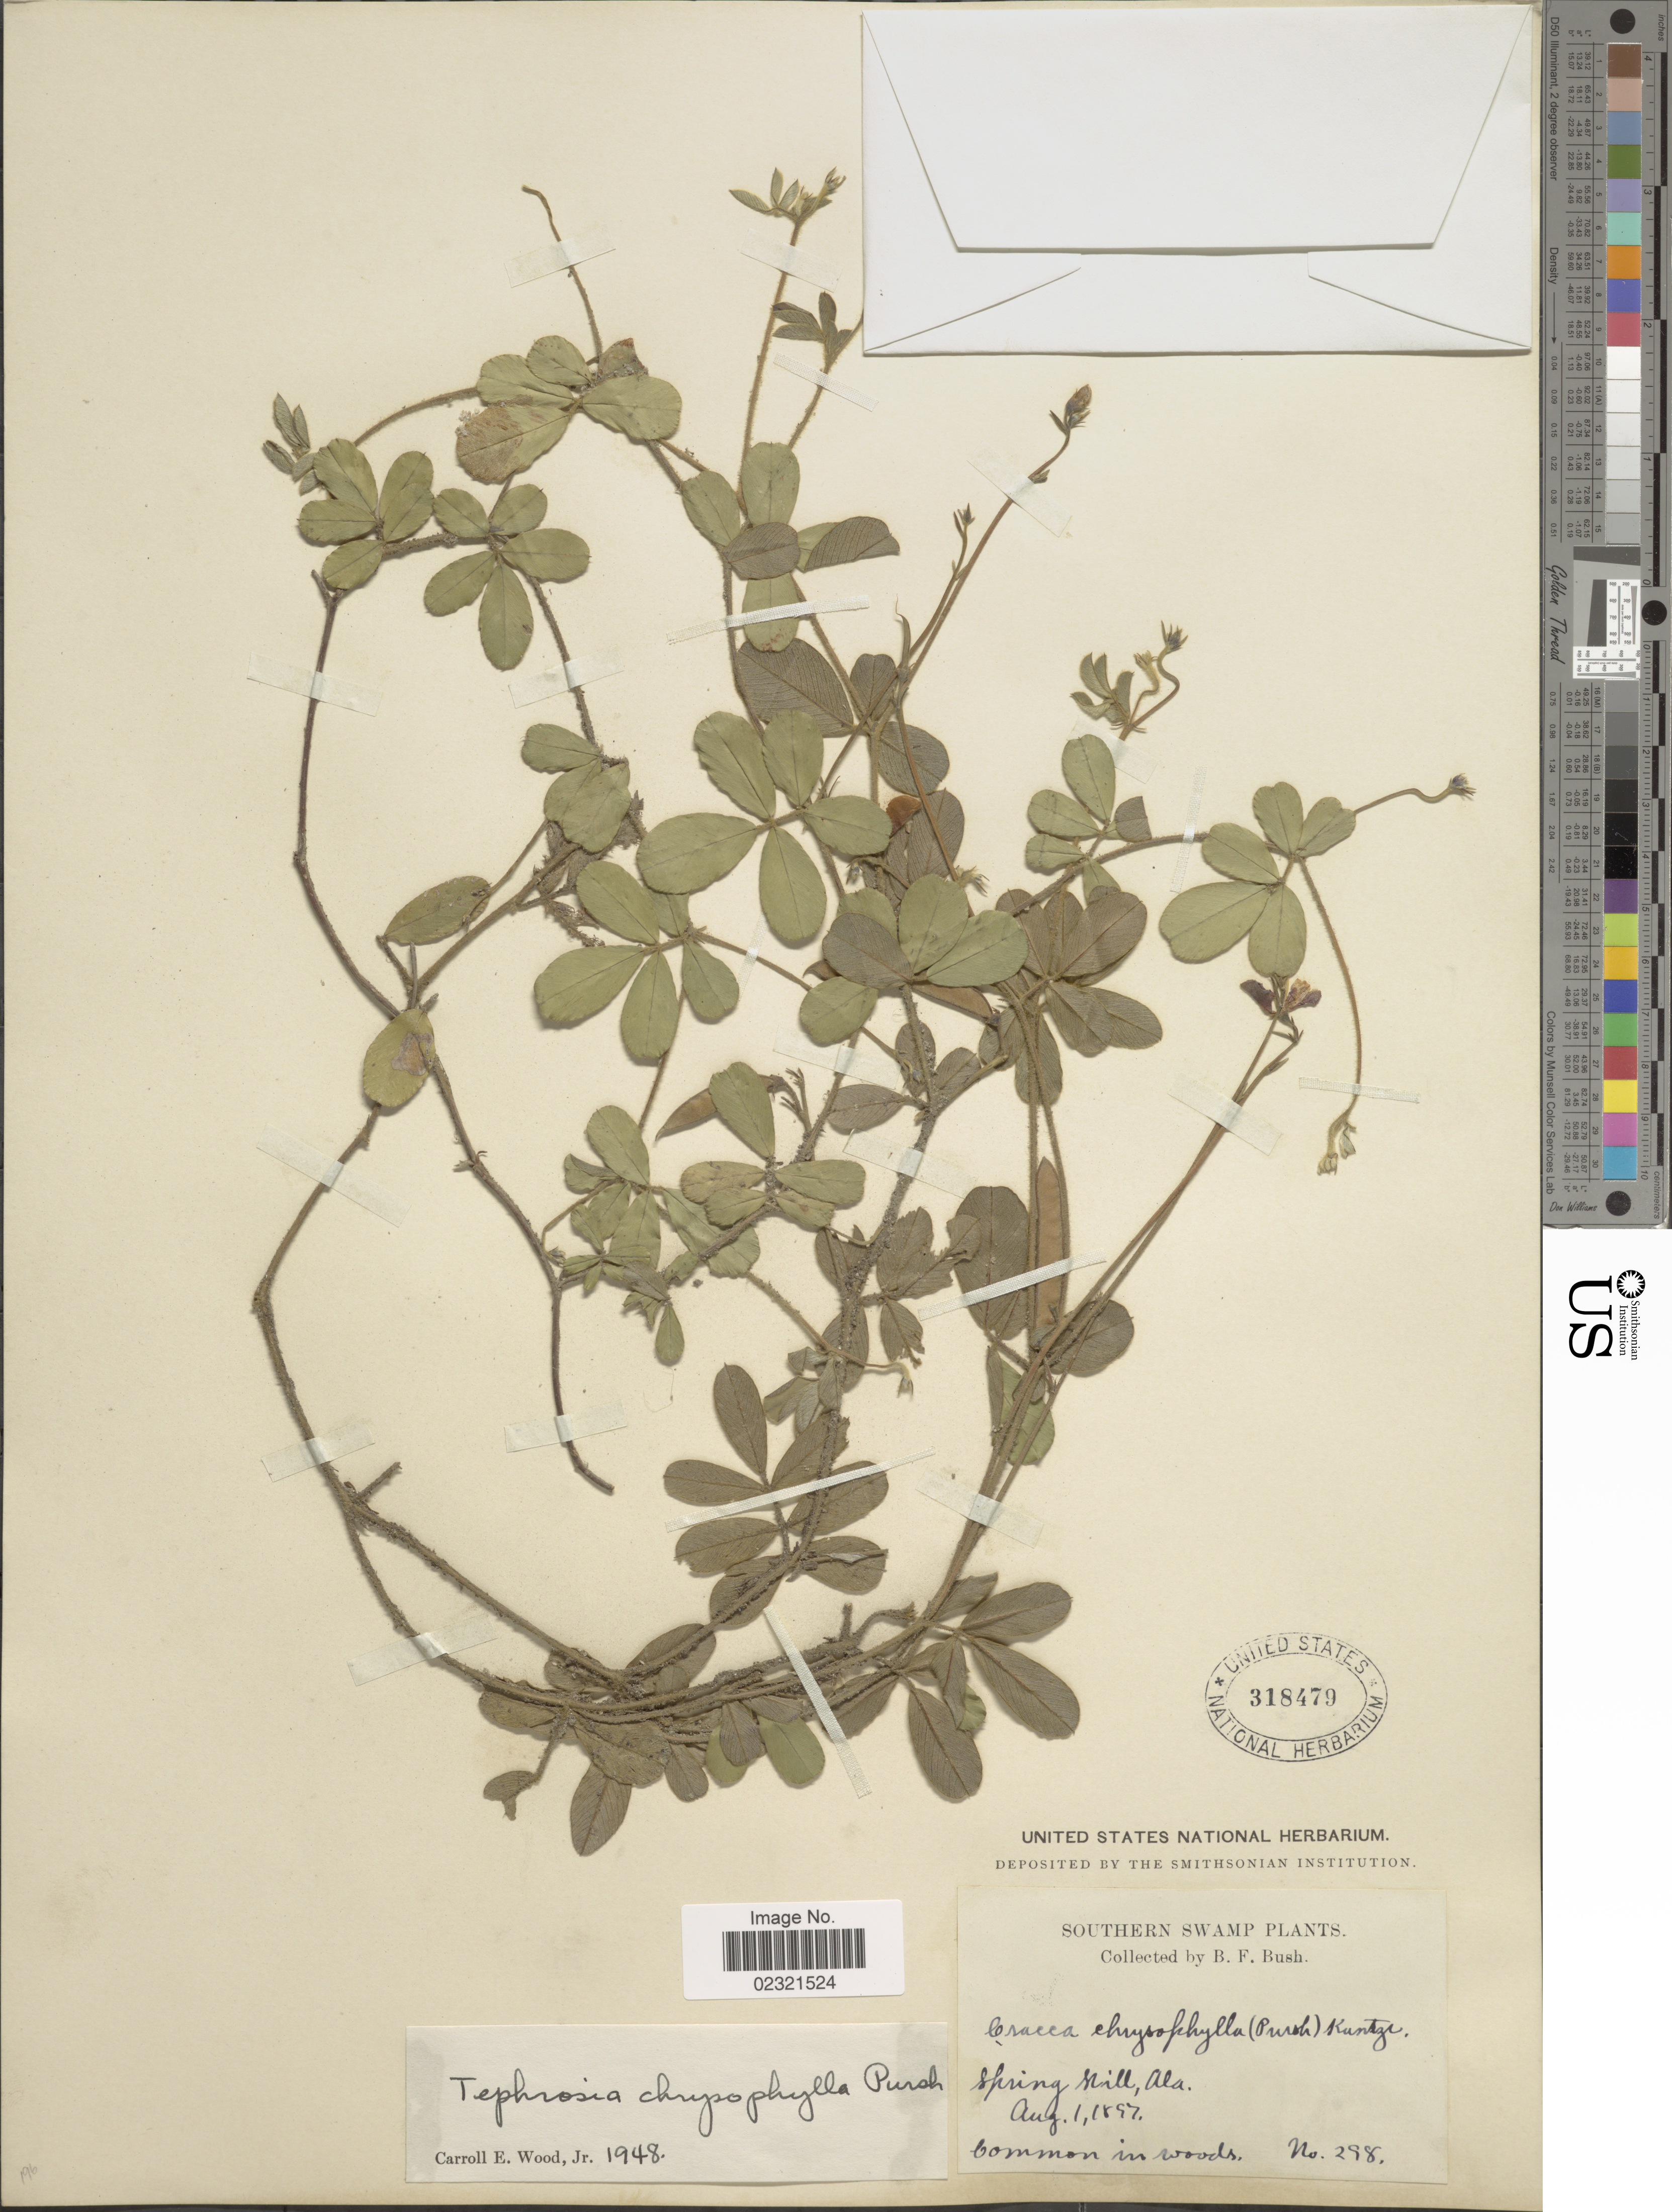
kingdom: Plantae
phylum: Tracheophyta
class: Magnoliopsida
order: Fabales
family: Fabaceae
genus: Tephrosia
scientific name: Tephrosia chrysophylla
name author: Pursh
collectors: B. F. Bush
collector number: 298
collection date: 1897-08-01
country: United States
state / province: Alabama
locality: Southern Swamp. Spring Hill, Ala.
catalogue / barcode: US 318479